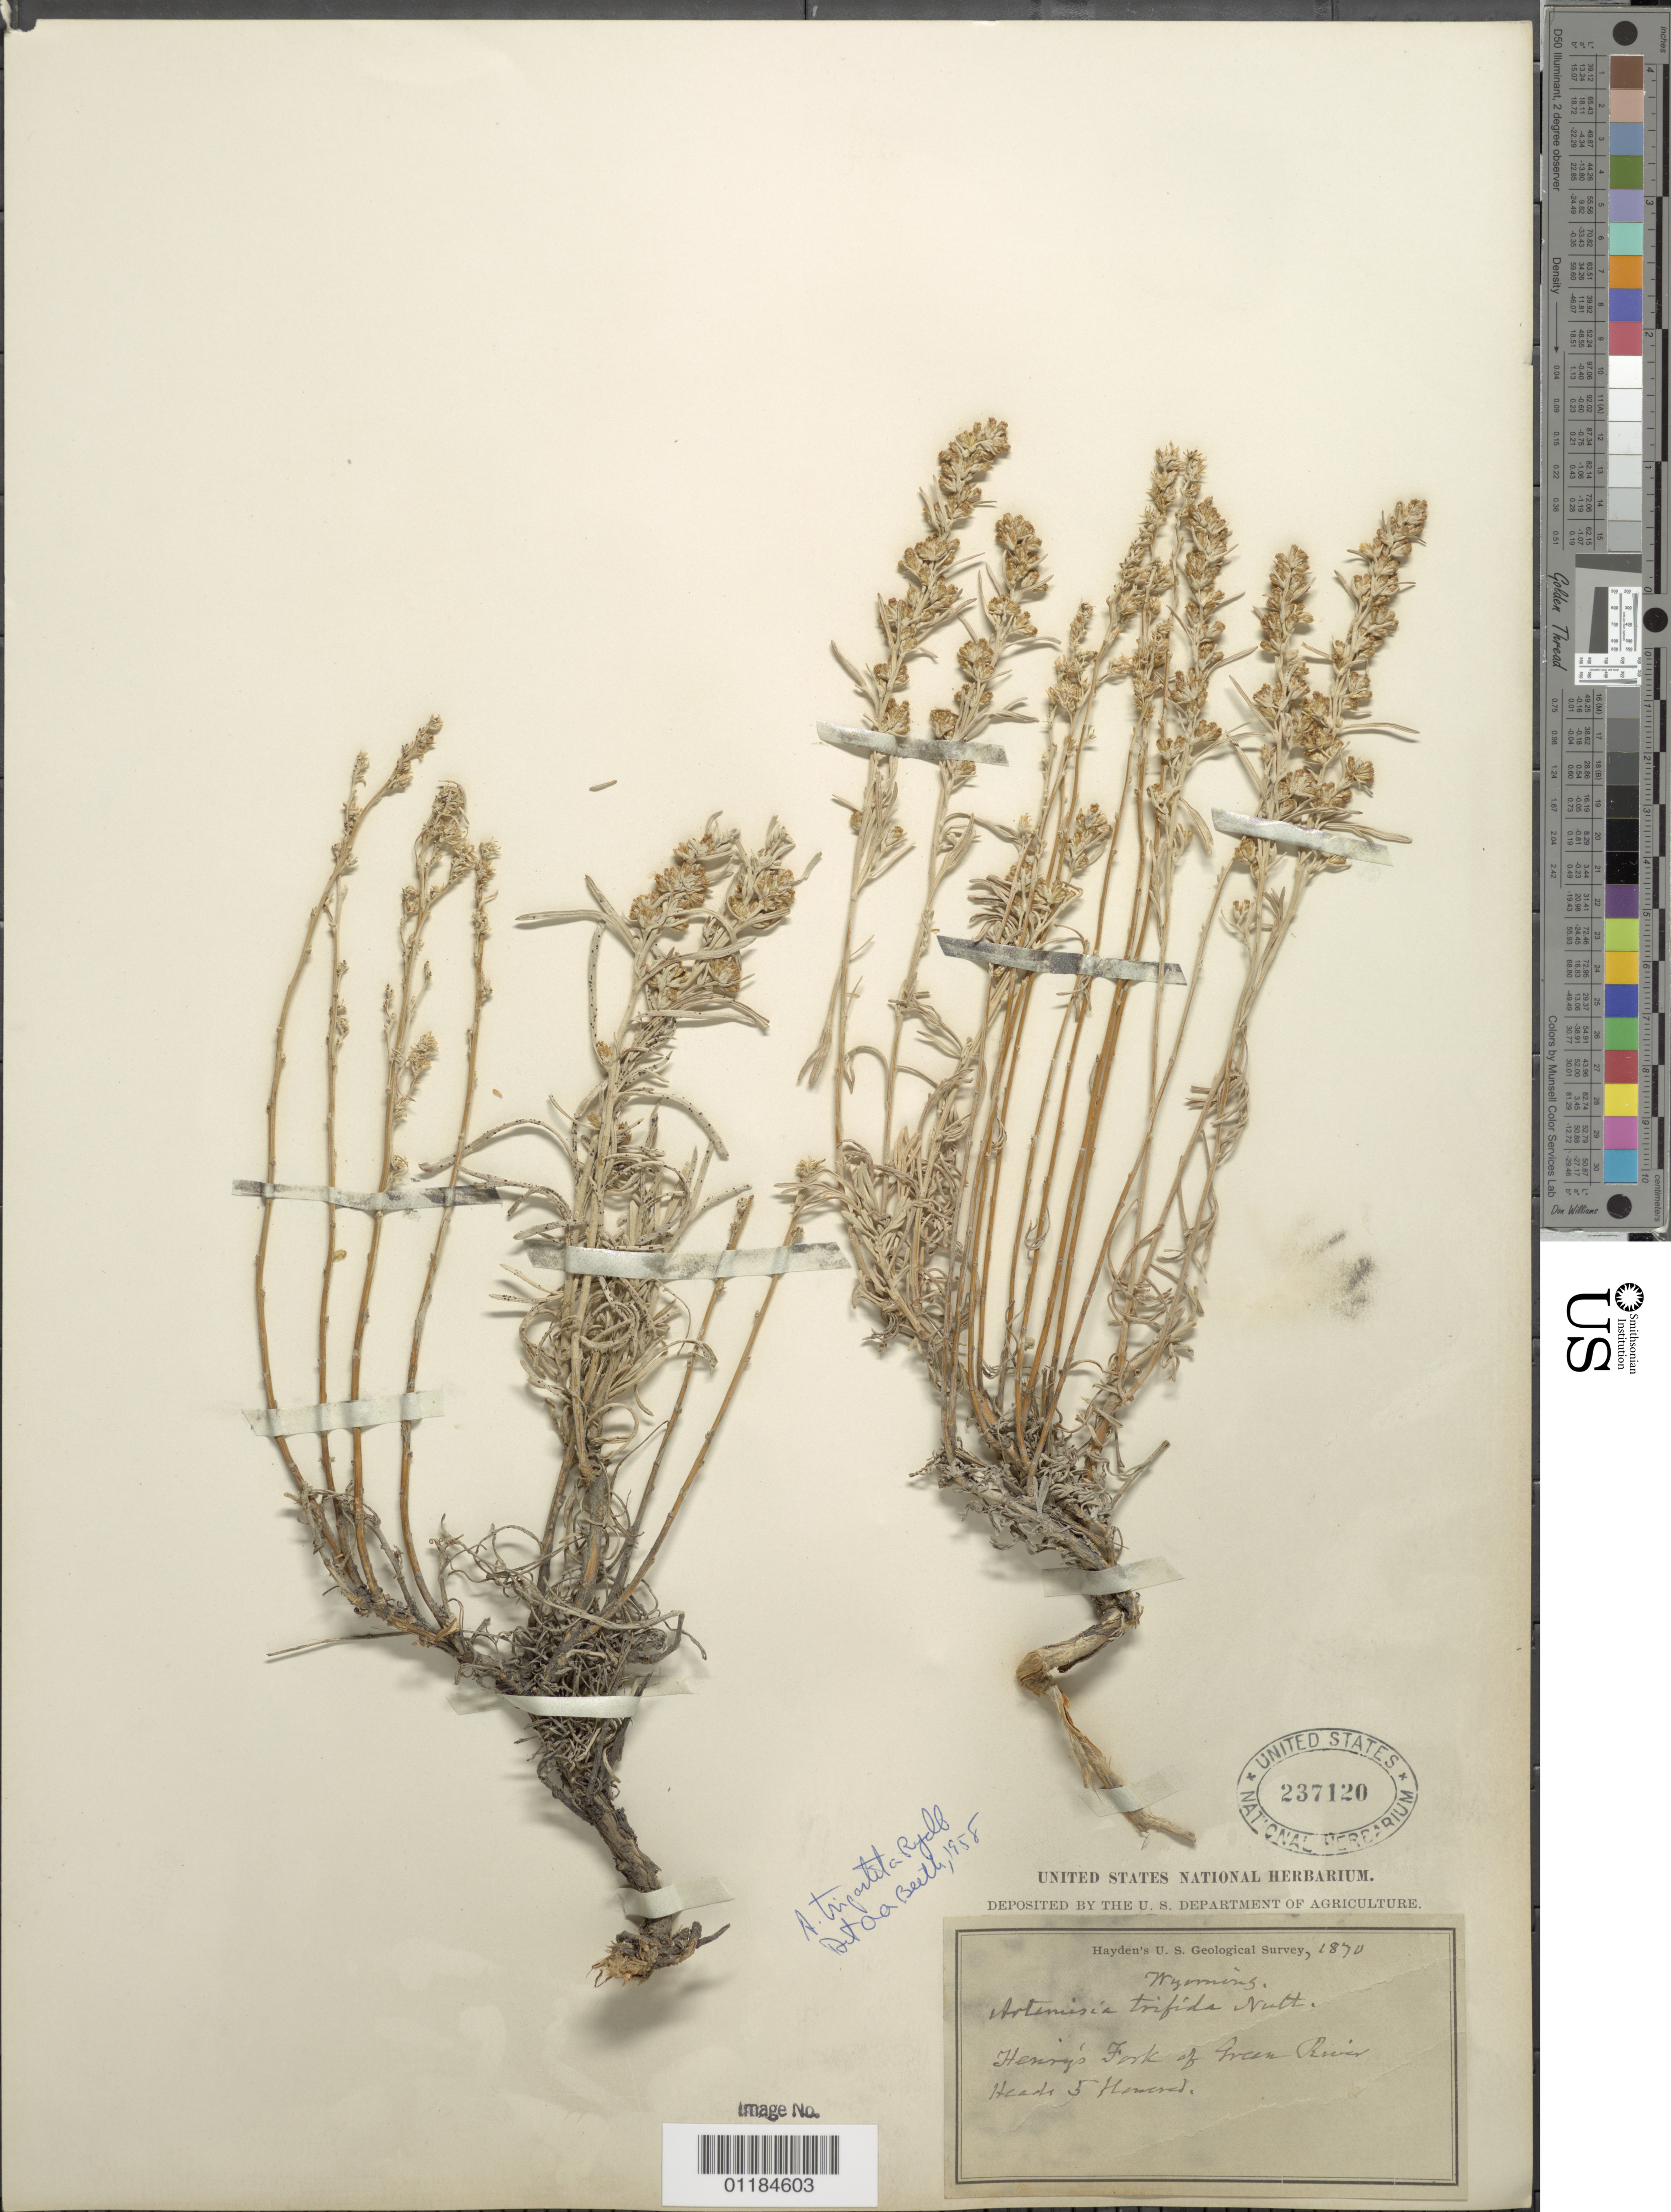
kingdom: Plantae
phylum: Tracheophyta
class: Magnoliopsida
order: Asterales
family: Asteraceae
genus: Artemisia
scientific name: Artemisia tripartita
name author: Rydb.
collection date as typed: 1870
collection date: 1870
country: United States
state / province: Wyoming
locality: Henry's Fork of Green River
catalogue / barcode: US 237120